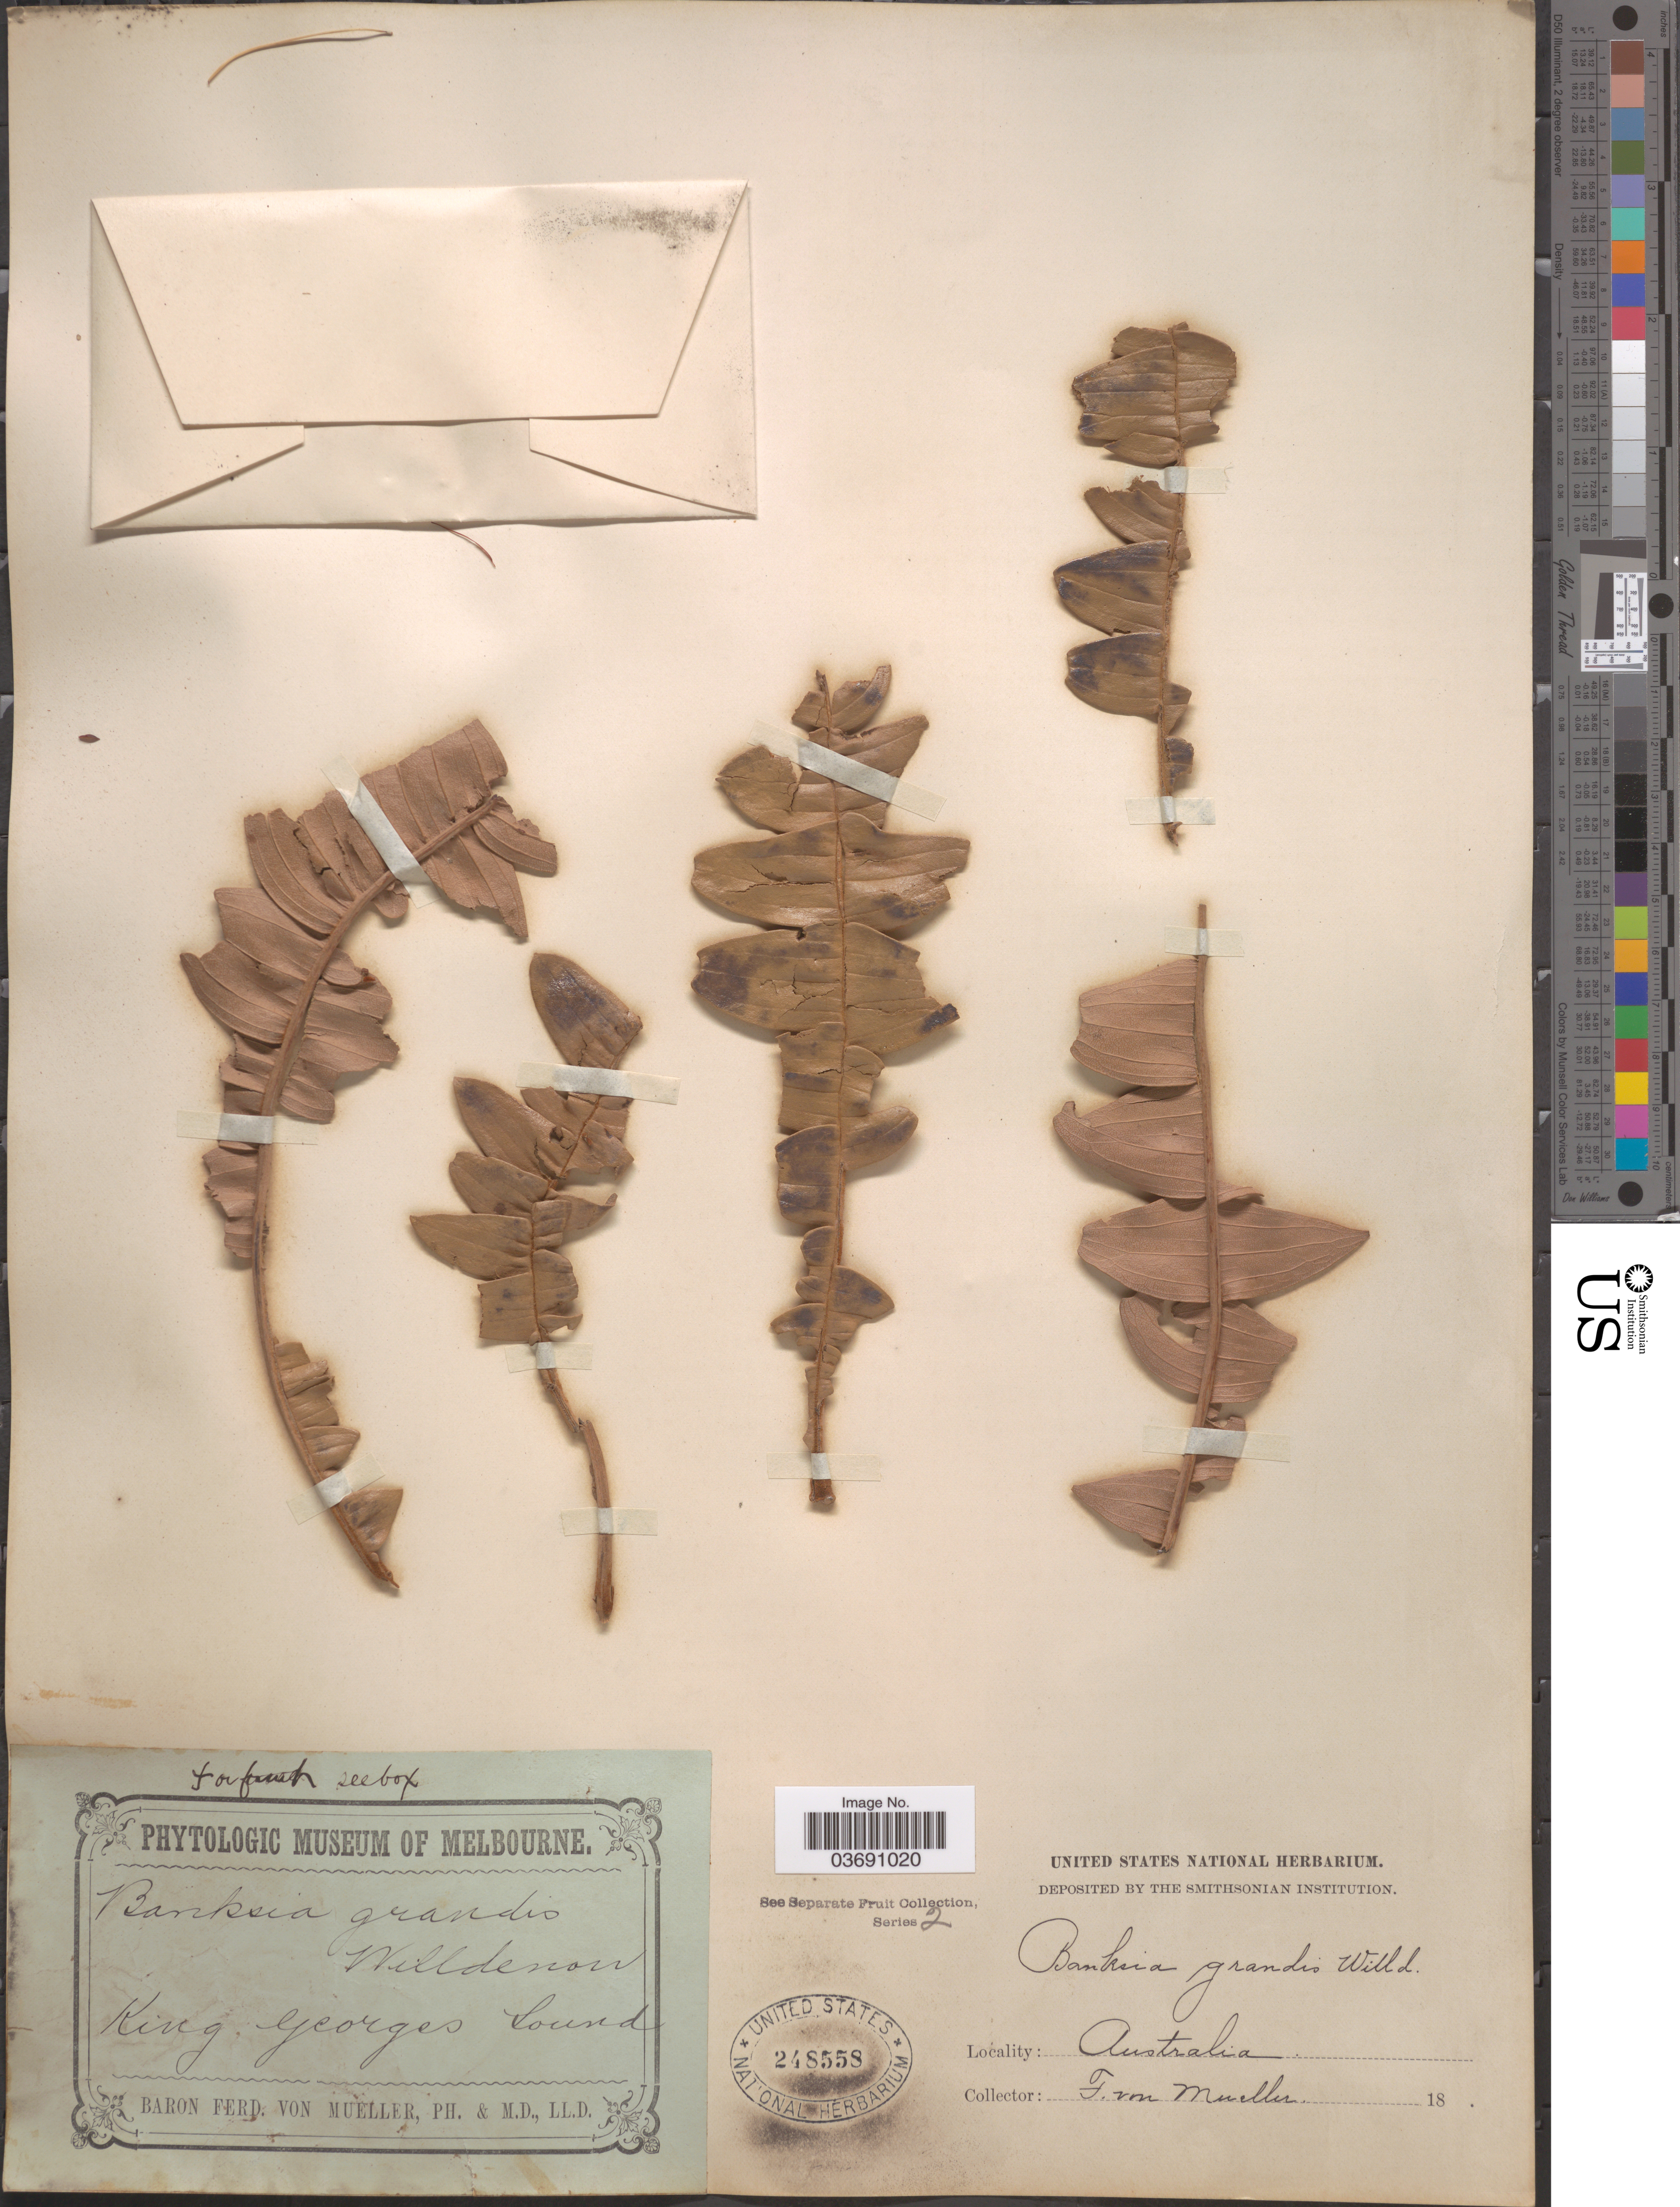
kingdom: Plantae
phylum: Tracheophyta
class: Magnoliopsida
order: Proteales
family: Proteaceae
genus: Banksia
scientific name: Banksia grandis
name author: Willd.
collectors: F. Mueller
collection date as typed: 18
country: Australia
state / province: Western Australia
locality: King Georges Sound.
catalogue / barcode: US 248558